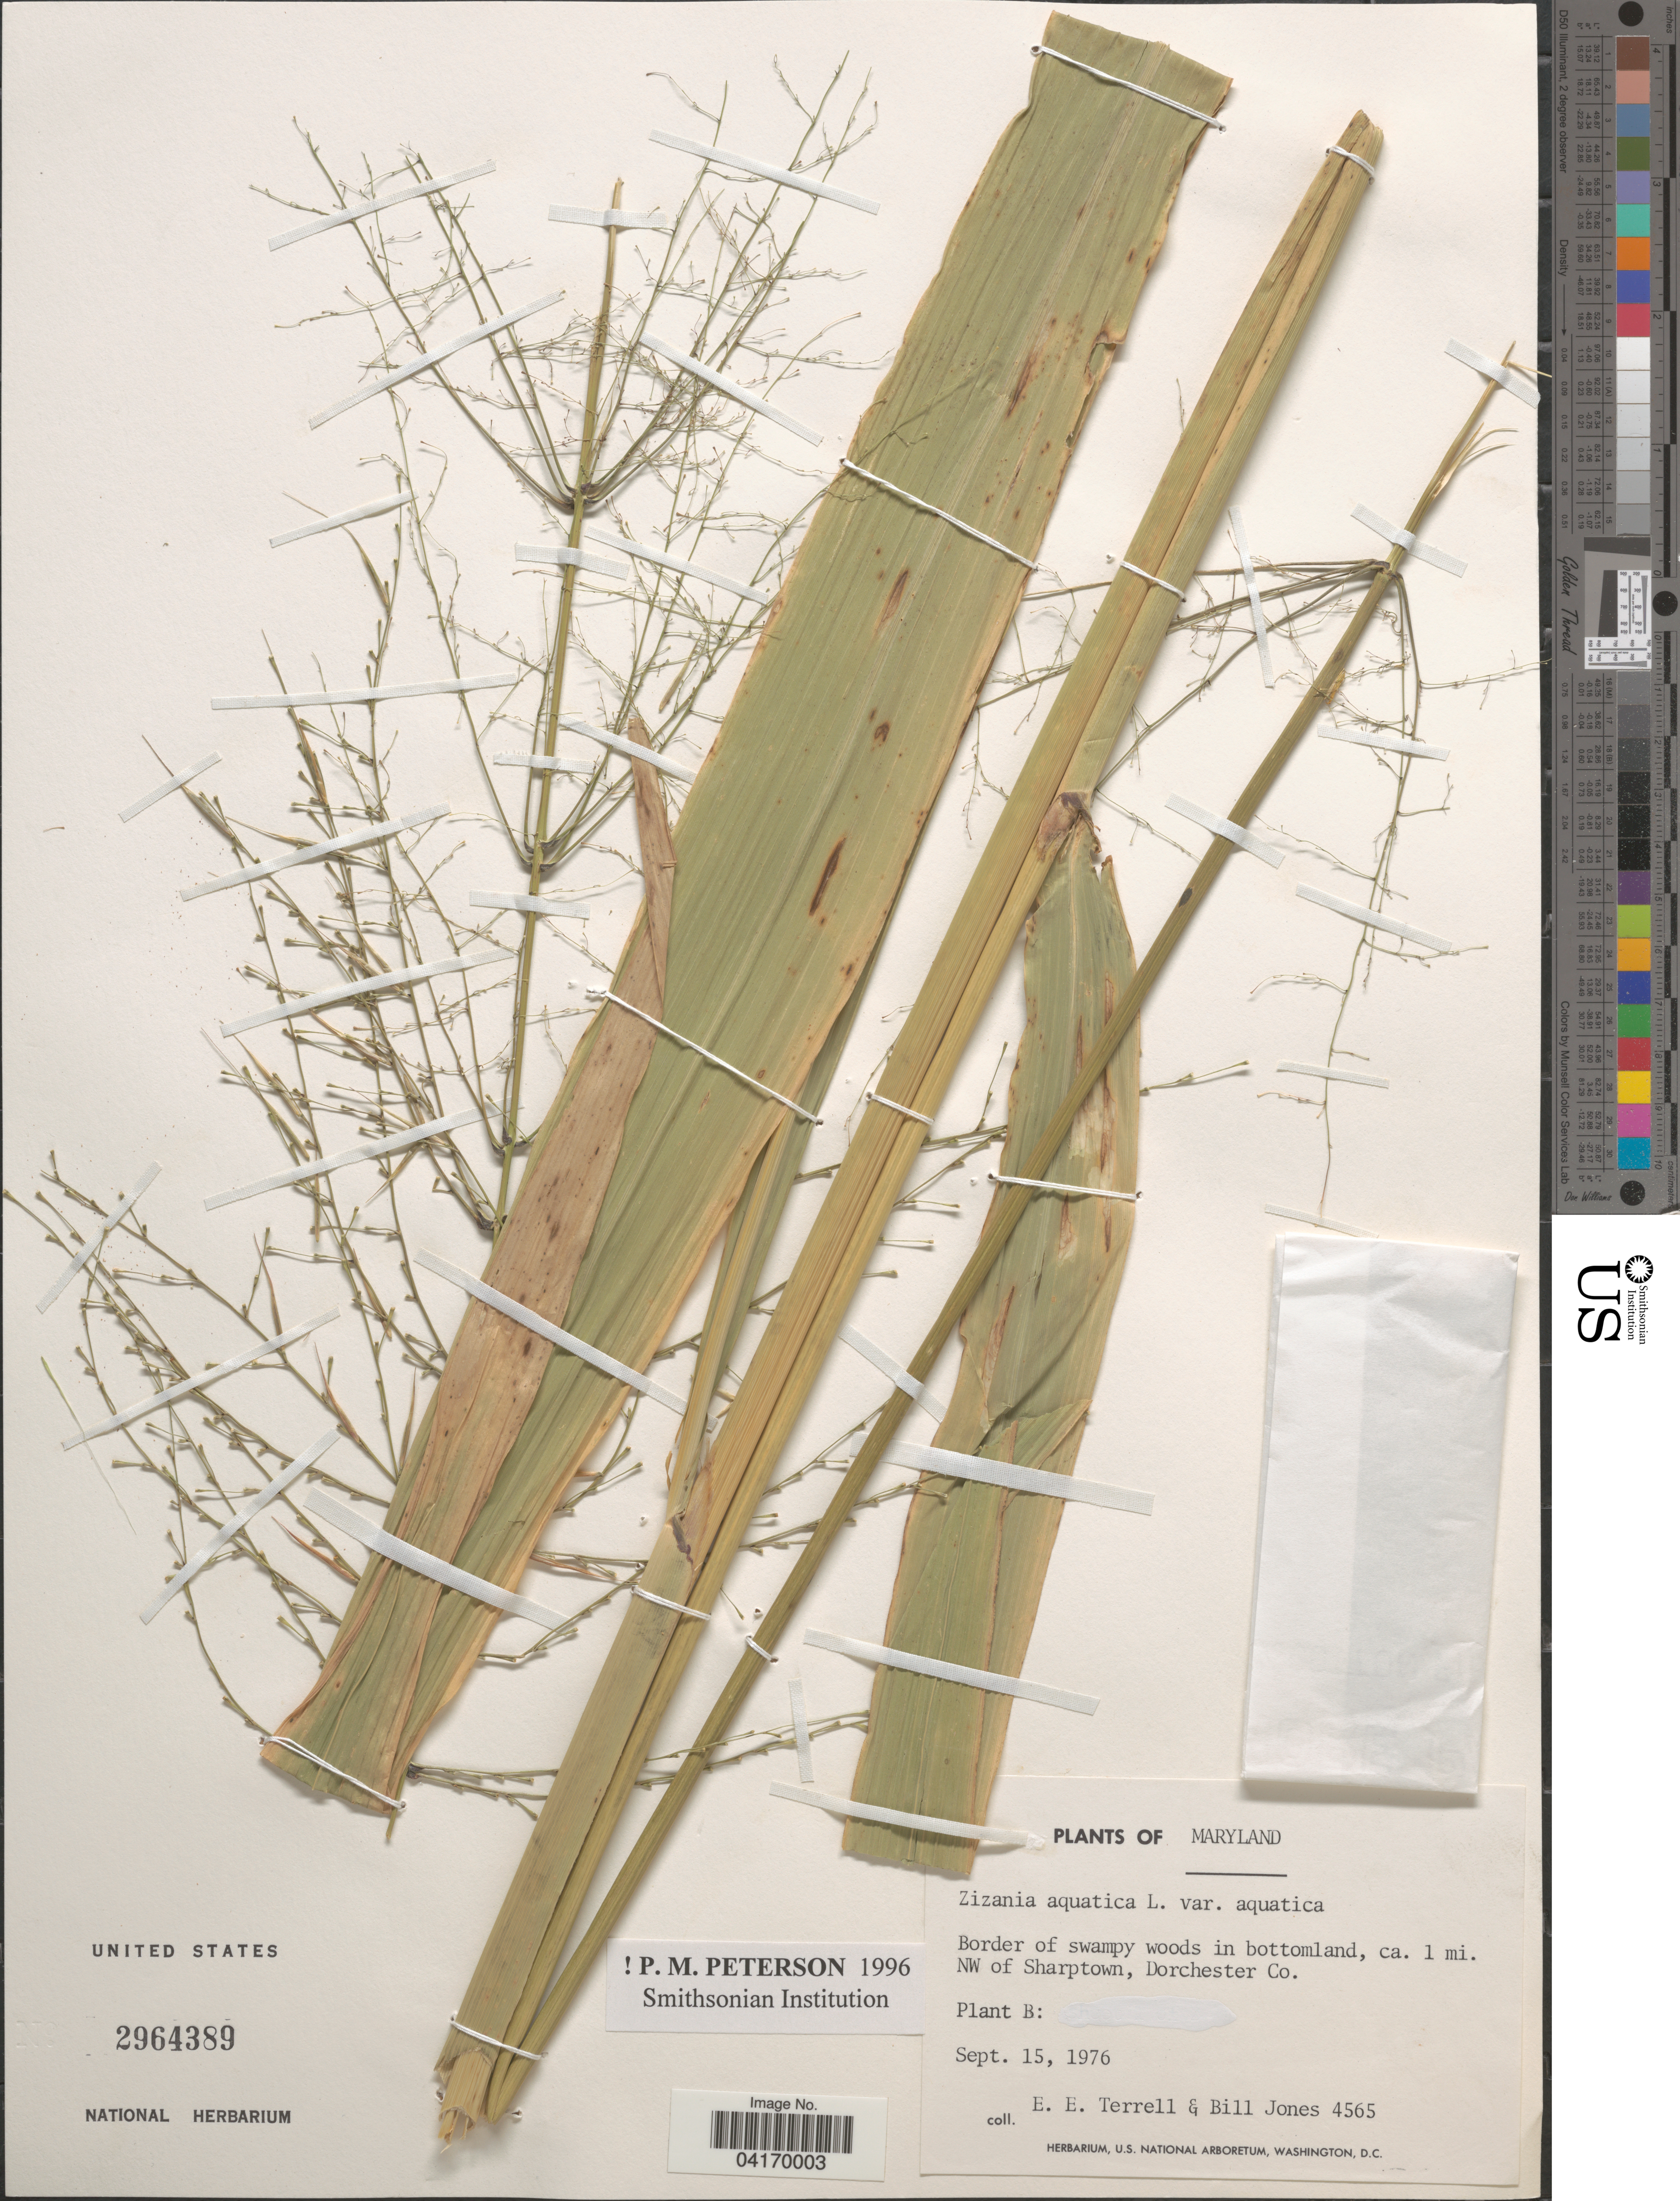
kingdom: Plantae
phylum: Tracheophyta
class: Liliopsida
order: Poales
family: Poaceae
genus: Zizania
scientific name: Zizania aquatica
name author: L.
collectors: E. E. Terrell & B. Jones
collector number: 4565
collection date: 1976-09-15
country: United States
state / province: Maryland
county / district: Dorchester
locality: Border of swampy woods in bottomland, ca. 1 mi. NW of Sharptown, Dorchester Co.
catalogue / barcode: US 2964389